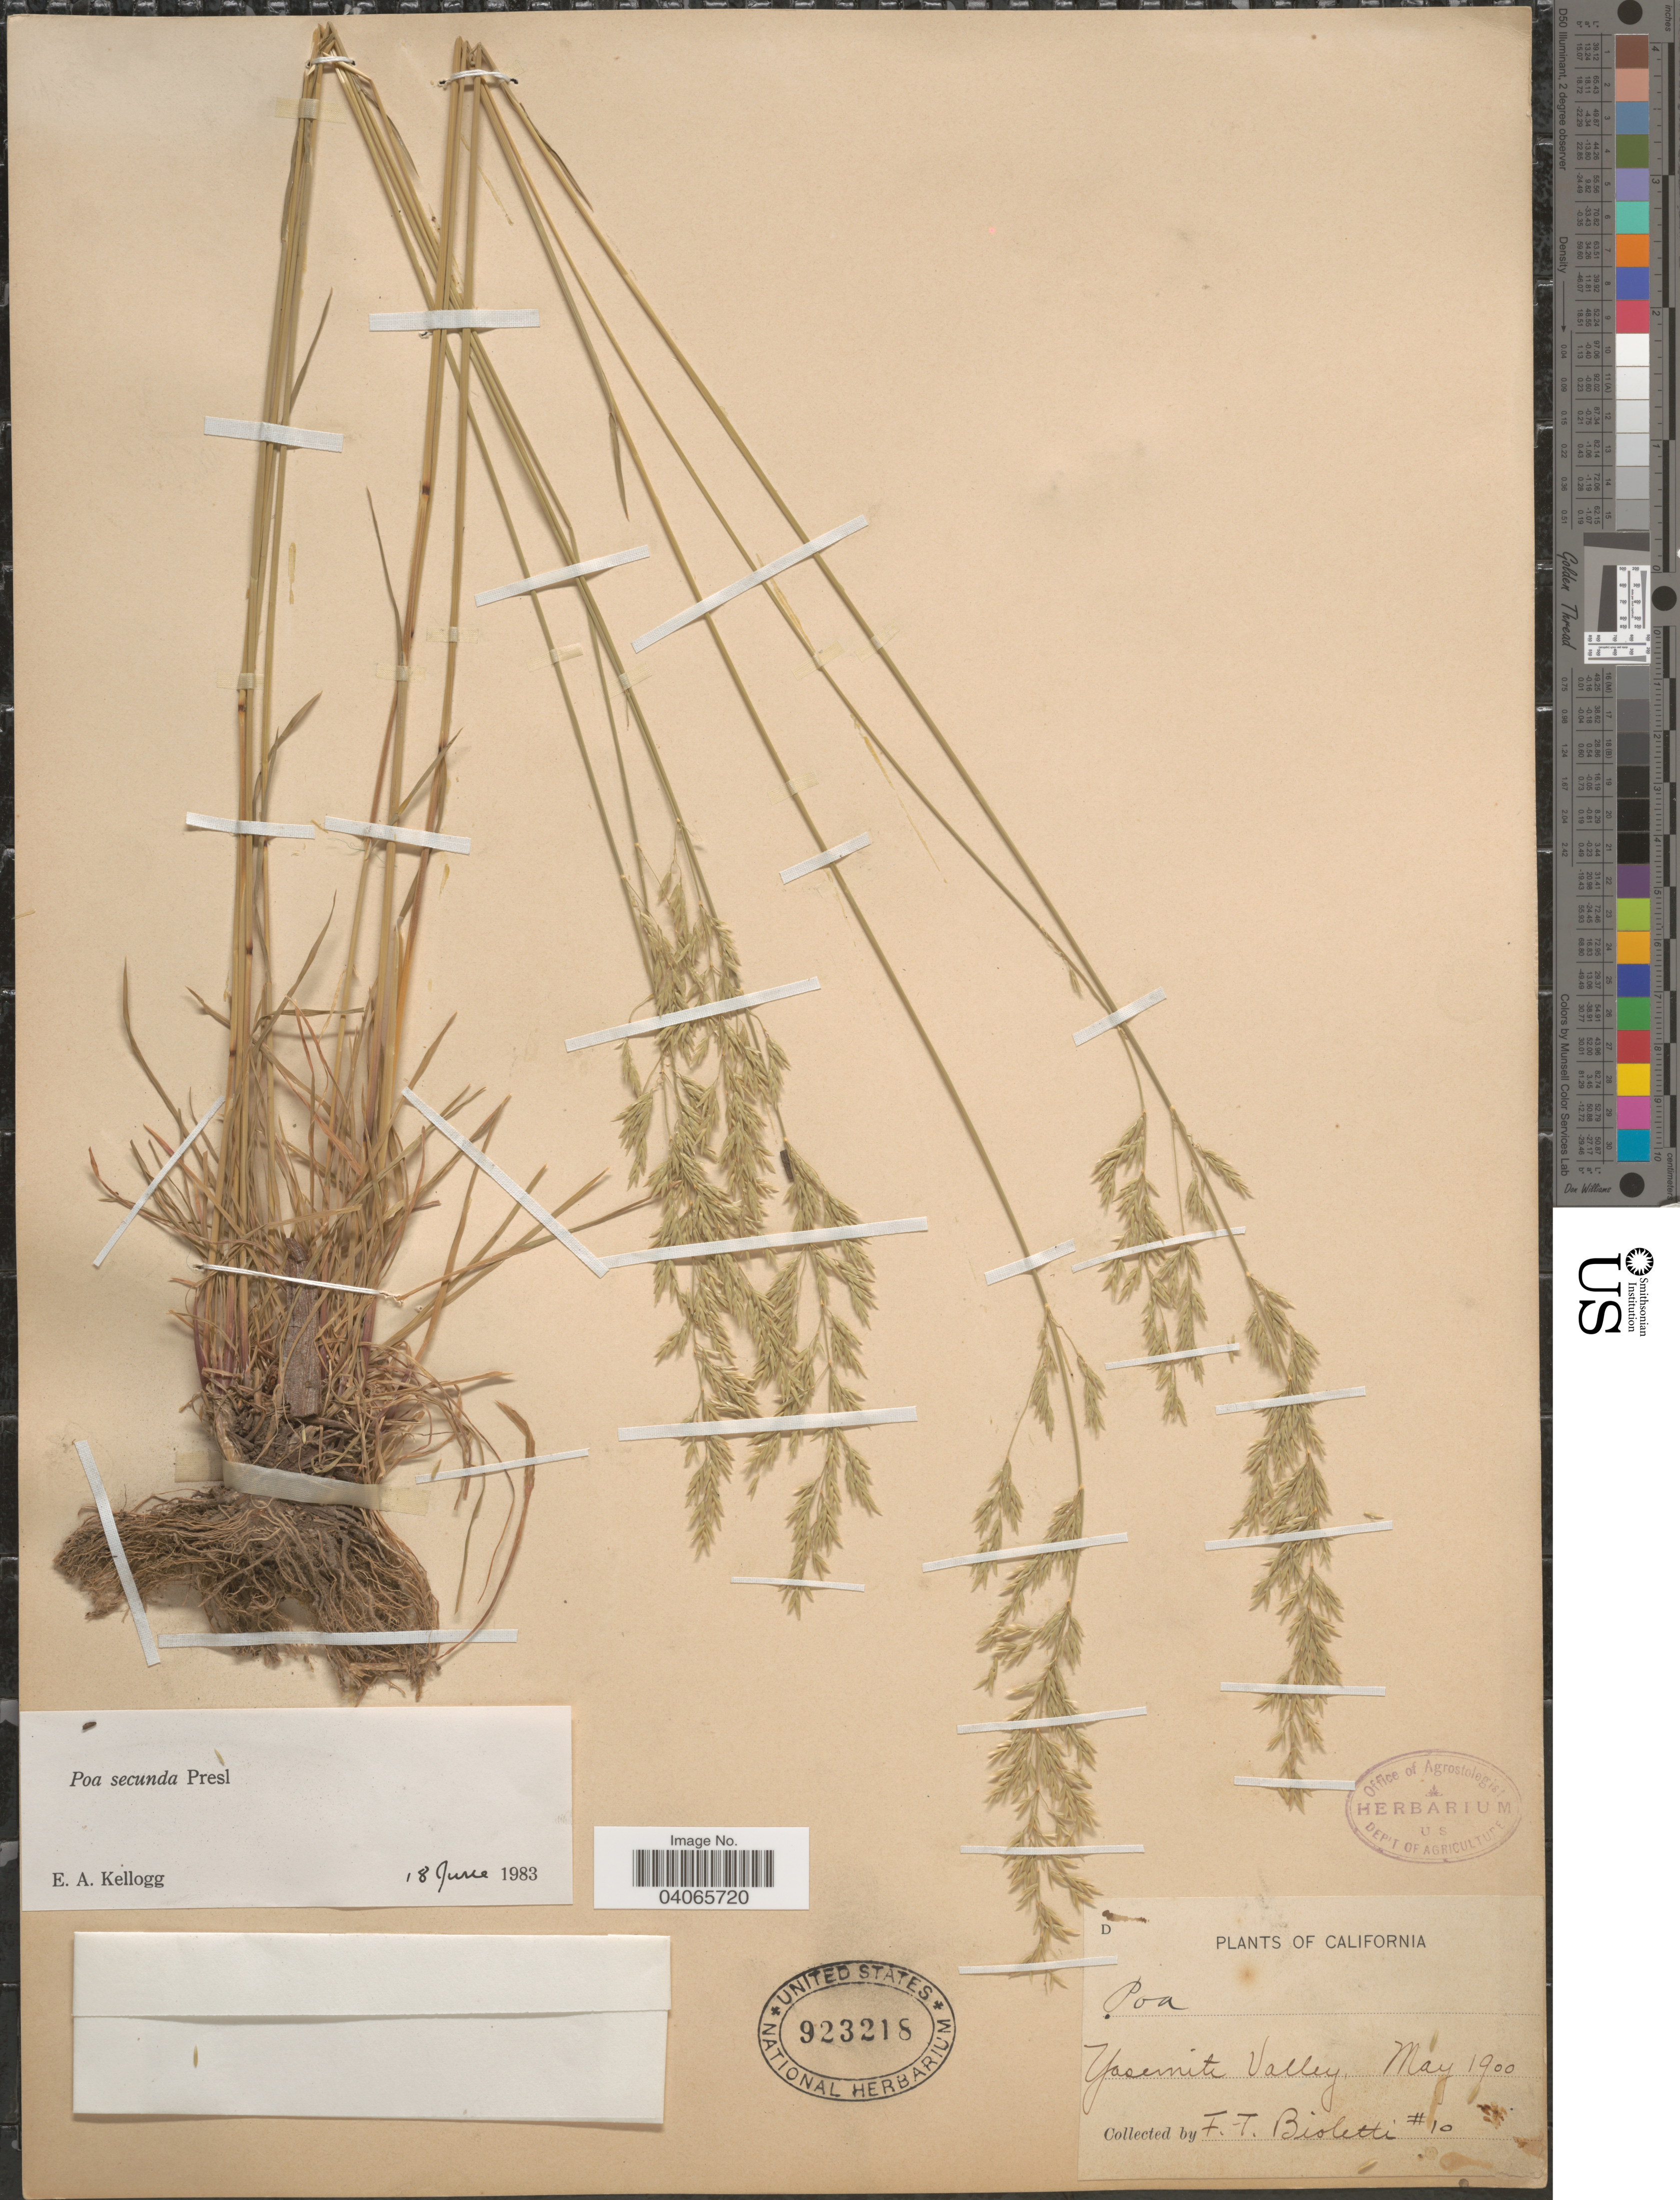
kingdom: Plantae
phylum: Tracheophyta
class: Liliopsida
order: Poales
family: Poaceae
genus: Poa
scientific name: Poa secunda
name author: J. Presl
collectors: F. T. Bioletti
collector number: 10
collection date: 1900-05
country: United States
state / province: California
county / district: Mariposa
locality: Yosemite Valley.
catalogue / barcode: US 923218